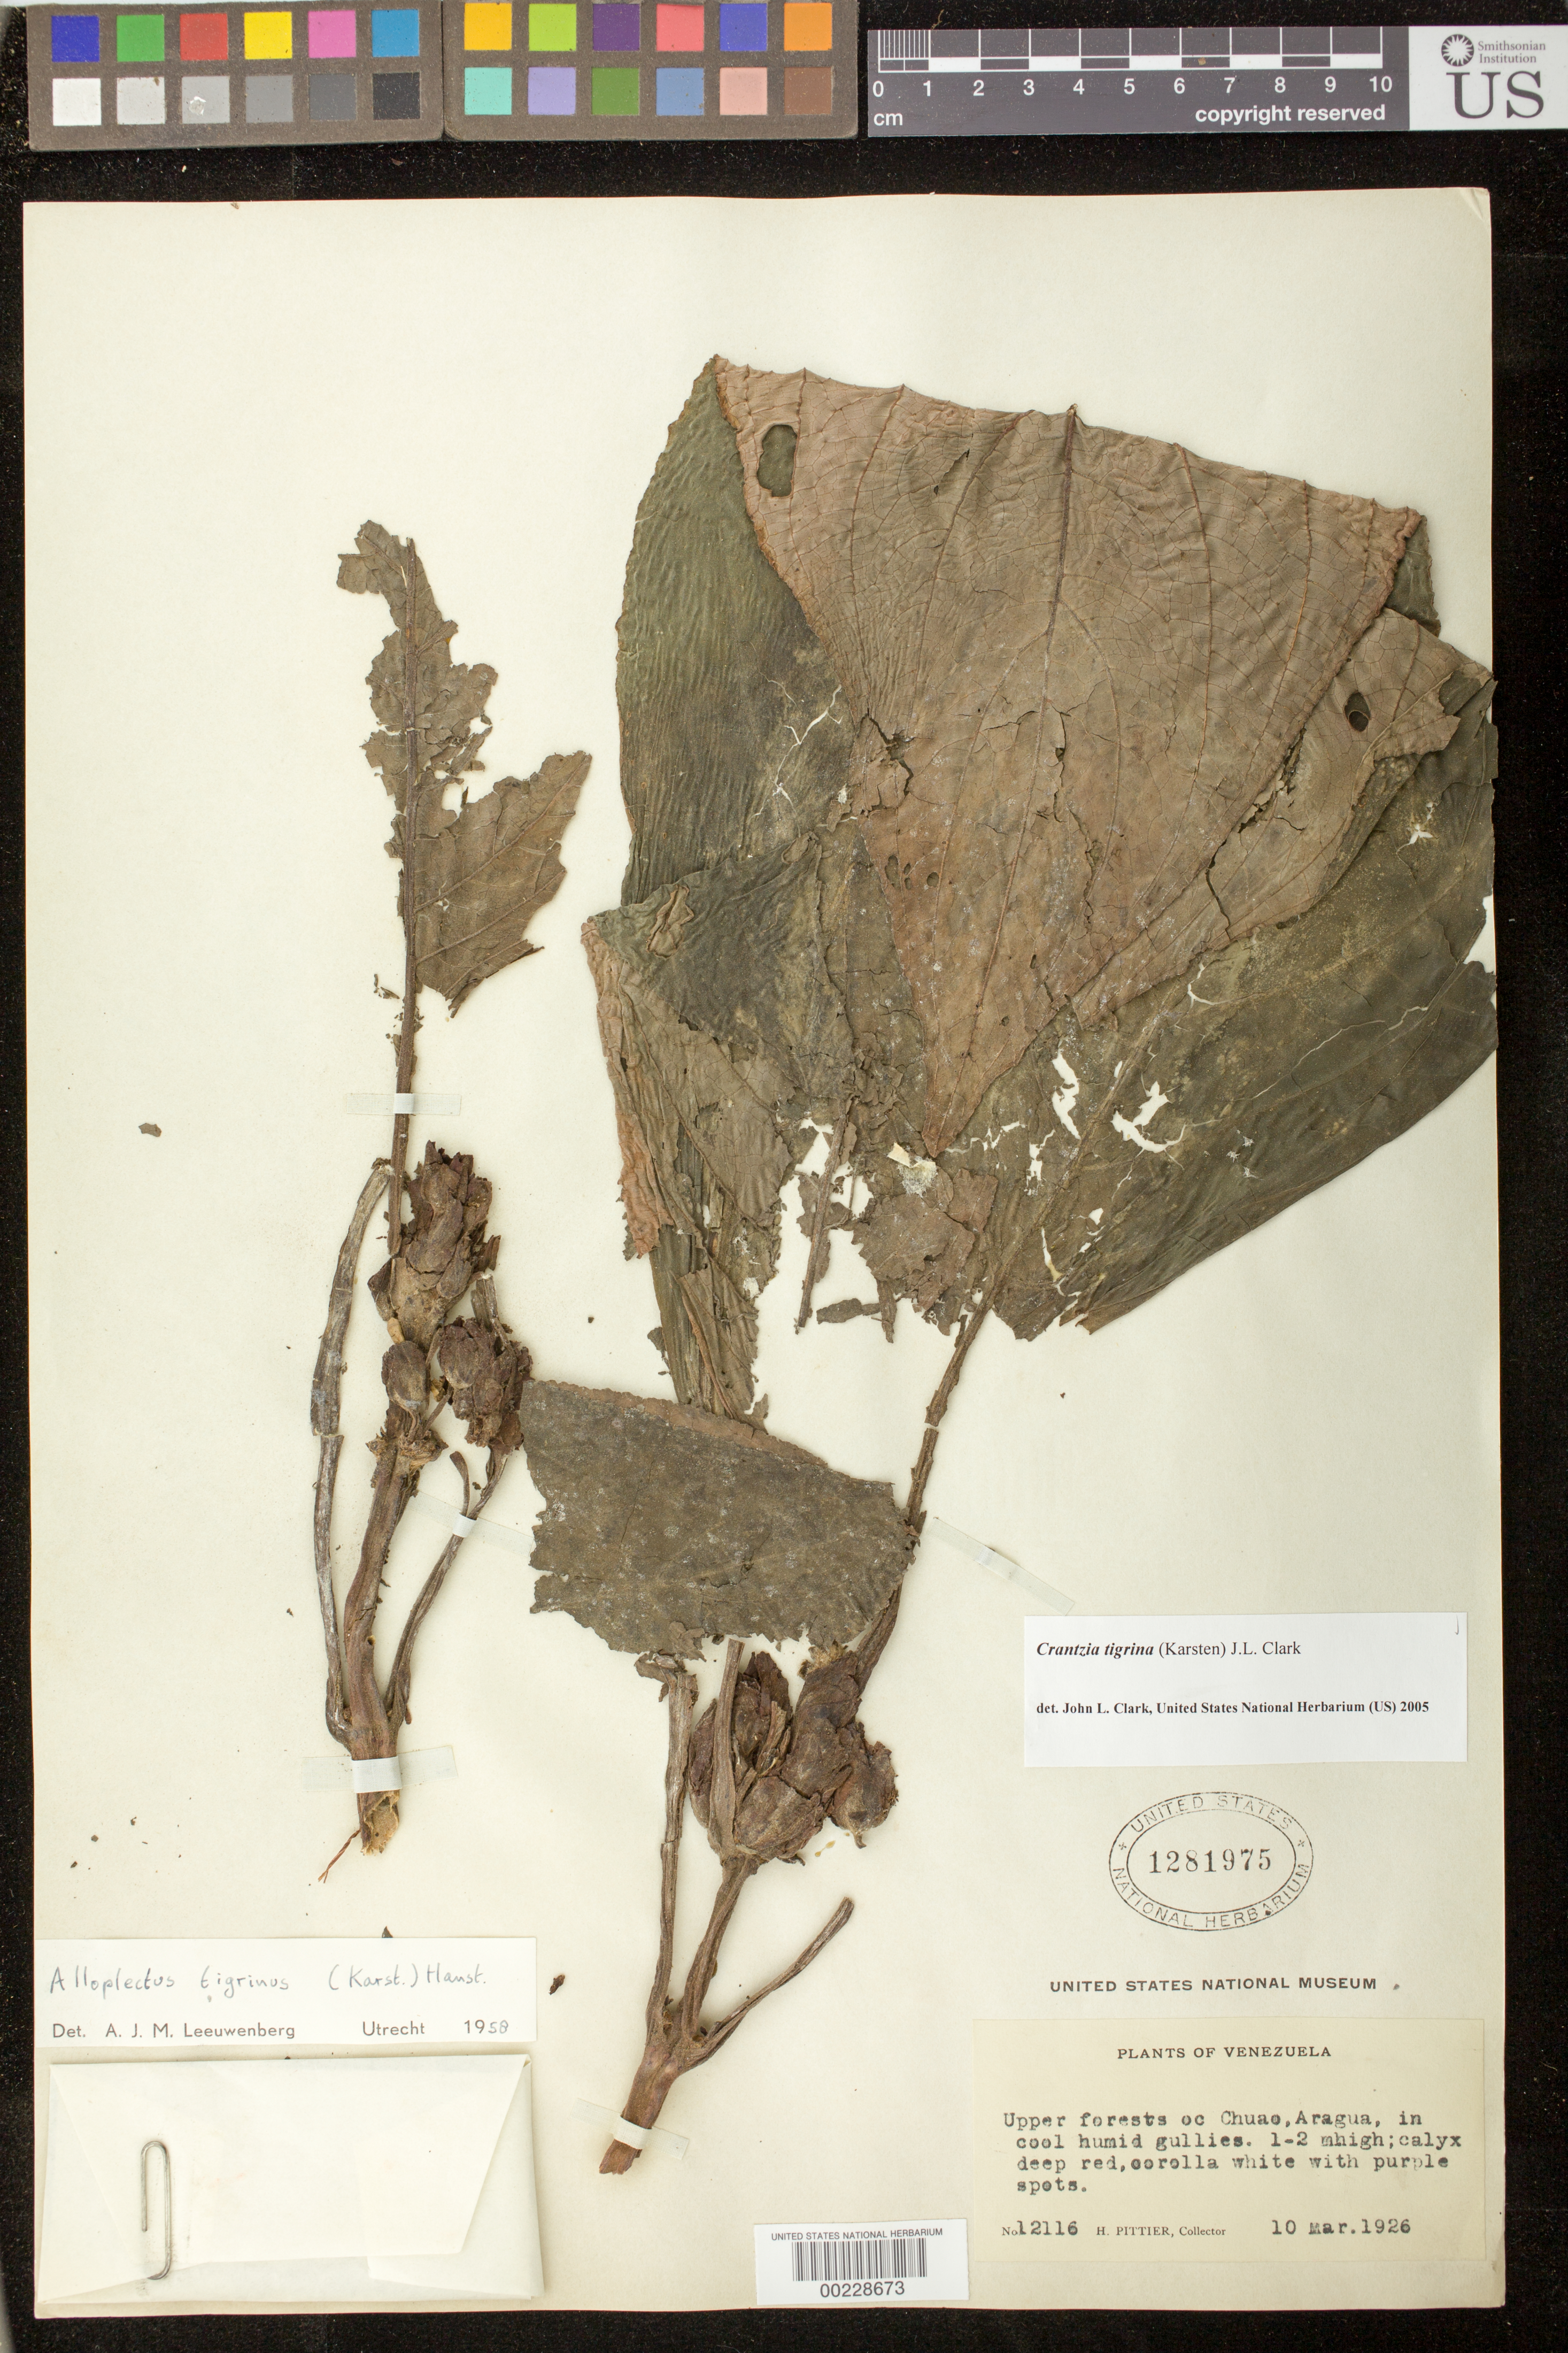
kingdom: Plantae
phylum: Tracheophyta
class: Magnoliopsida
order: Lamiales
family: Gesneriaceae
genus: Crantzia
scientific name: Crantzia tigrina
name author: (H. Karst.) Fritsch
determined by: Clark, J. L., (SEL), The Marie Selby Botanical Garden (UNITED STATES)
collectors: H. F. Pittier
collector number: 12116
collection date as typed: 10 Mar 1926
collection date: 1926-03-10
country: Venezuela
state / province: Aragua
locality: Upper forests of Chuao, Aragua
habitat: In cool humid gullies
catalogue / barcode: US 1281975